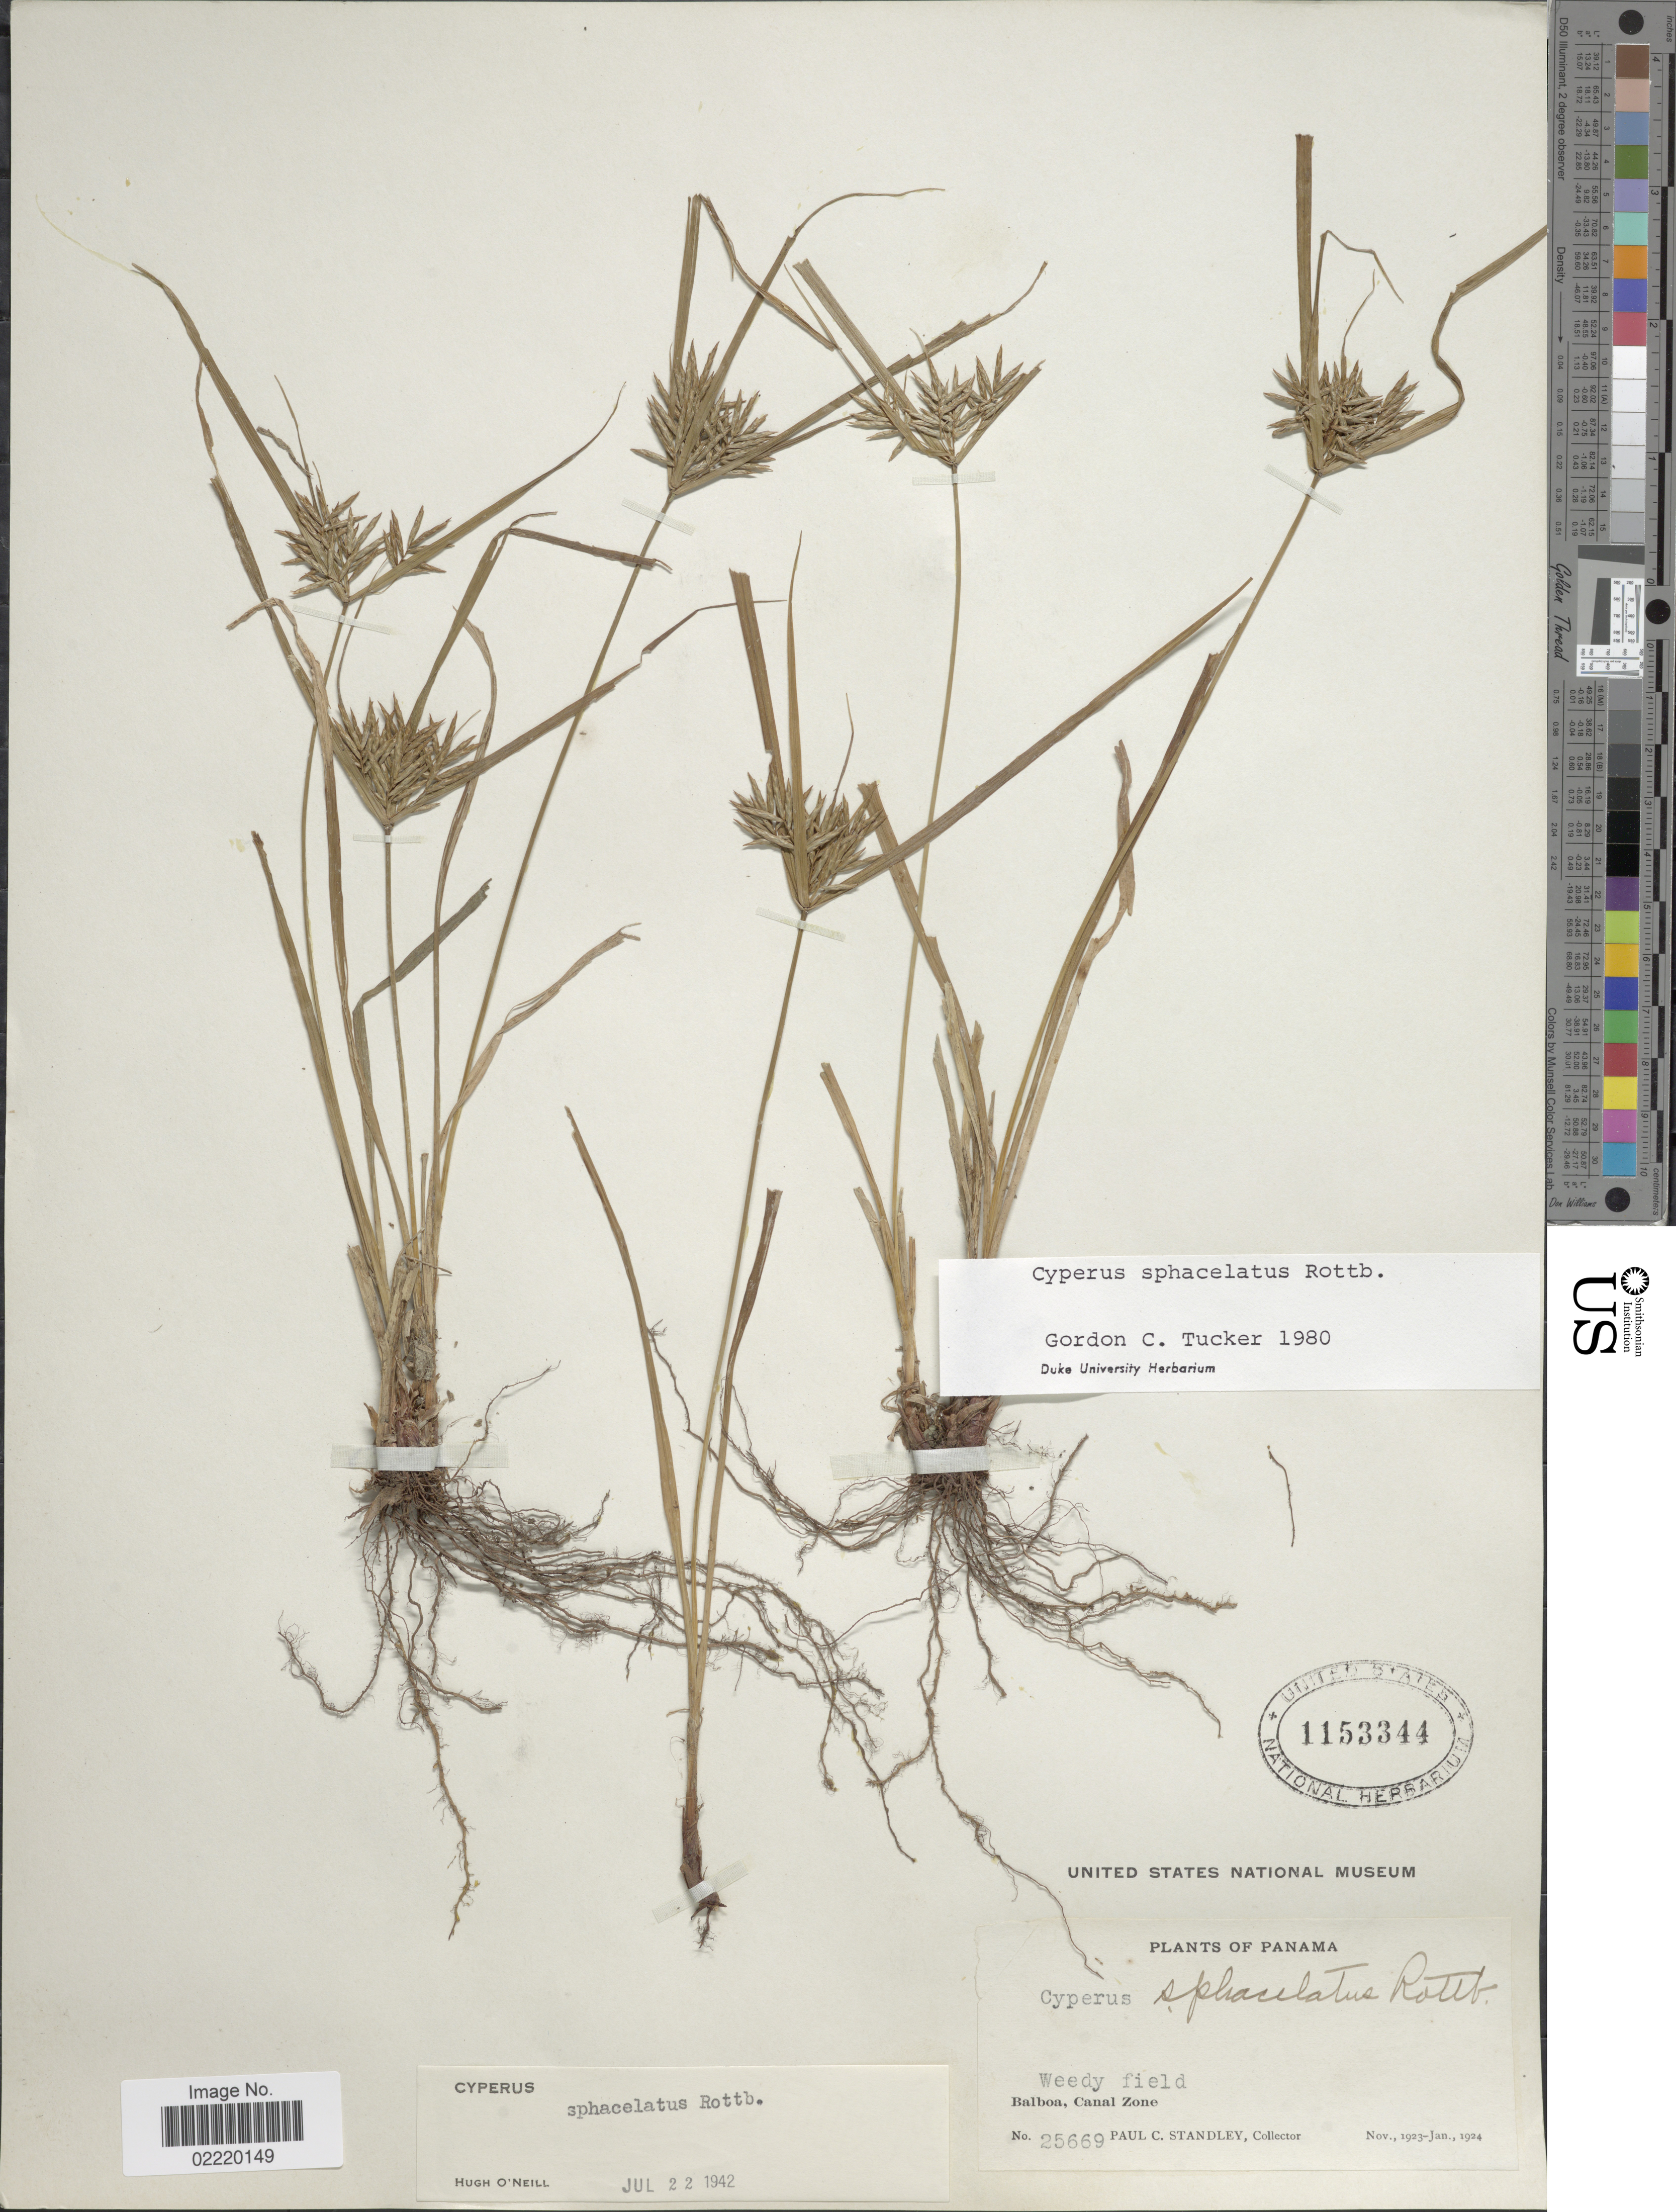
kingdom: Plantae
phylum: Tracheophyta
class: Liliopsida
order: Poales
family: Cyperaceae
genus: Cyperus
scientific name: Cyperus sphacelatus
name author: Rottb.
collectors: P. C. Standley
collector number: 25669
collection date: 1923-11/1924-01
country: Panama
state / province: Colón / Panamá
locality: Weedy field, Balboa, Canal Zone.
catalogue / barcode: US 1153344